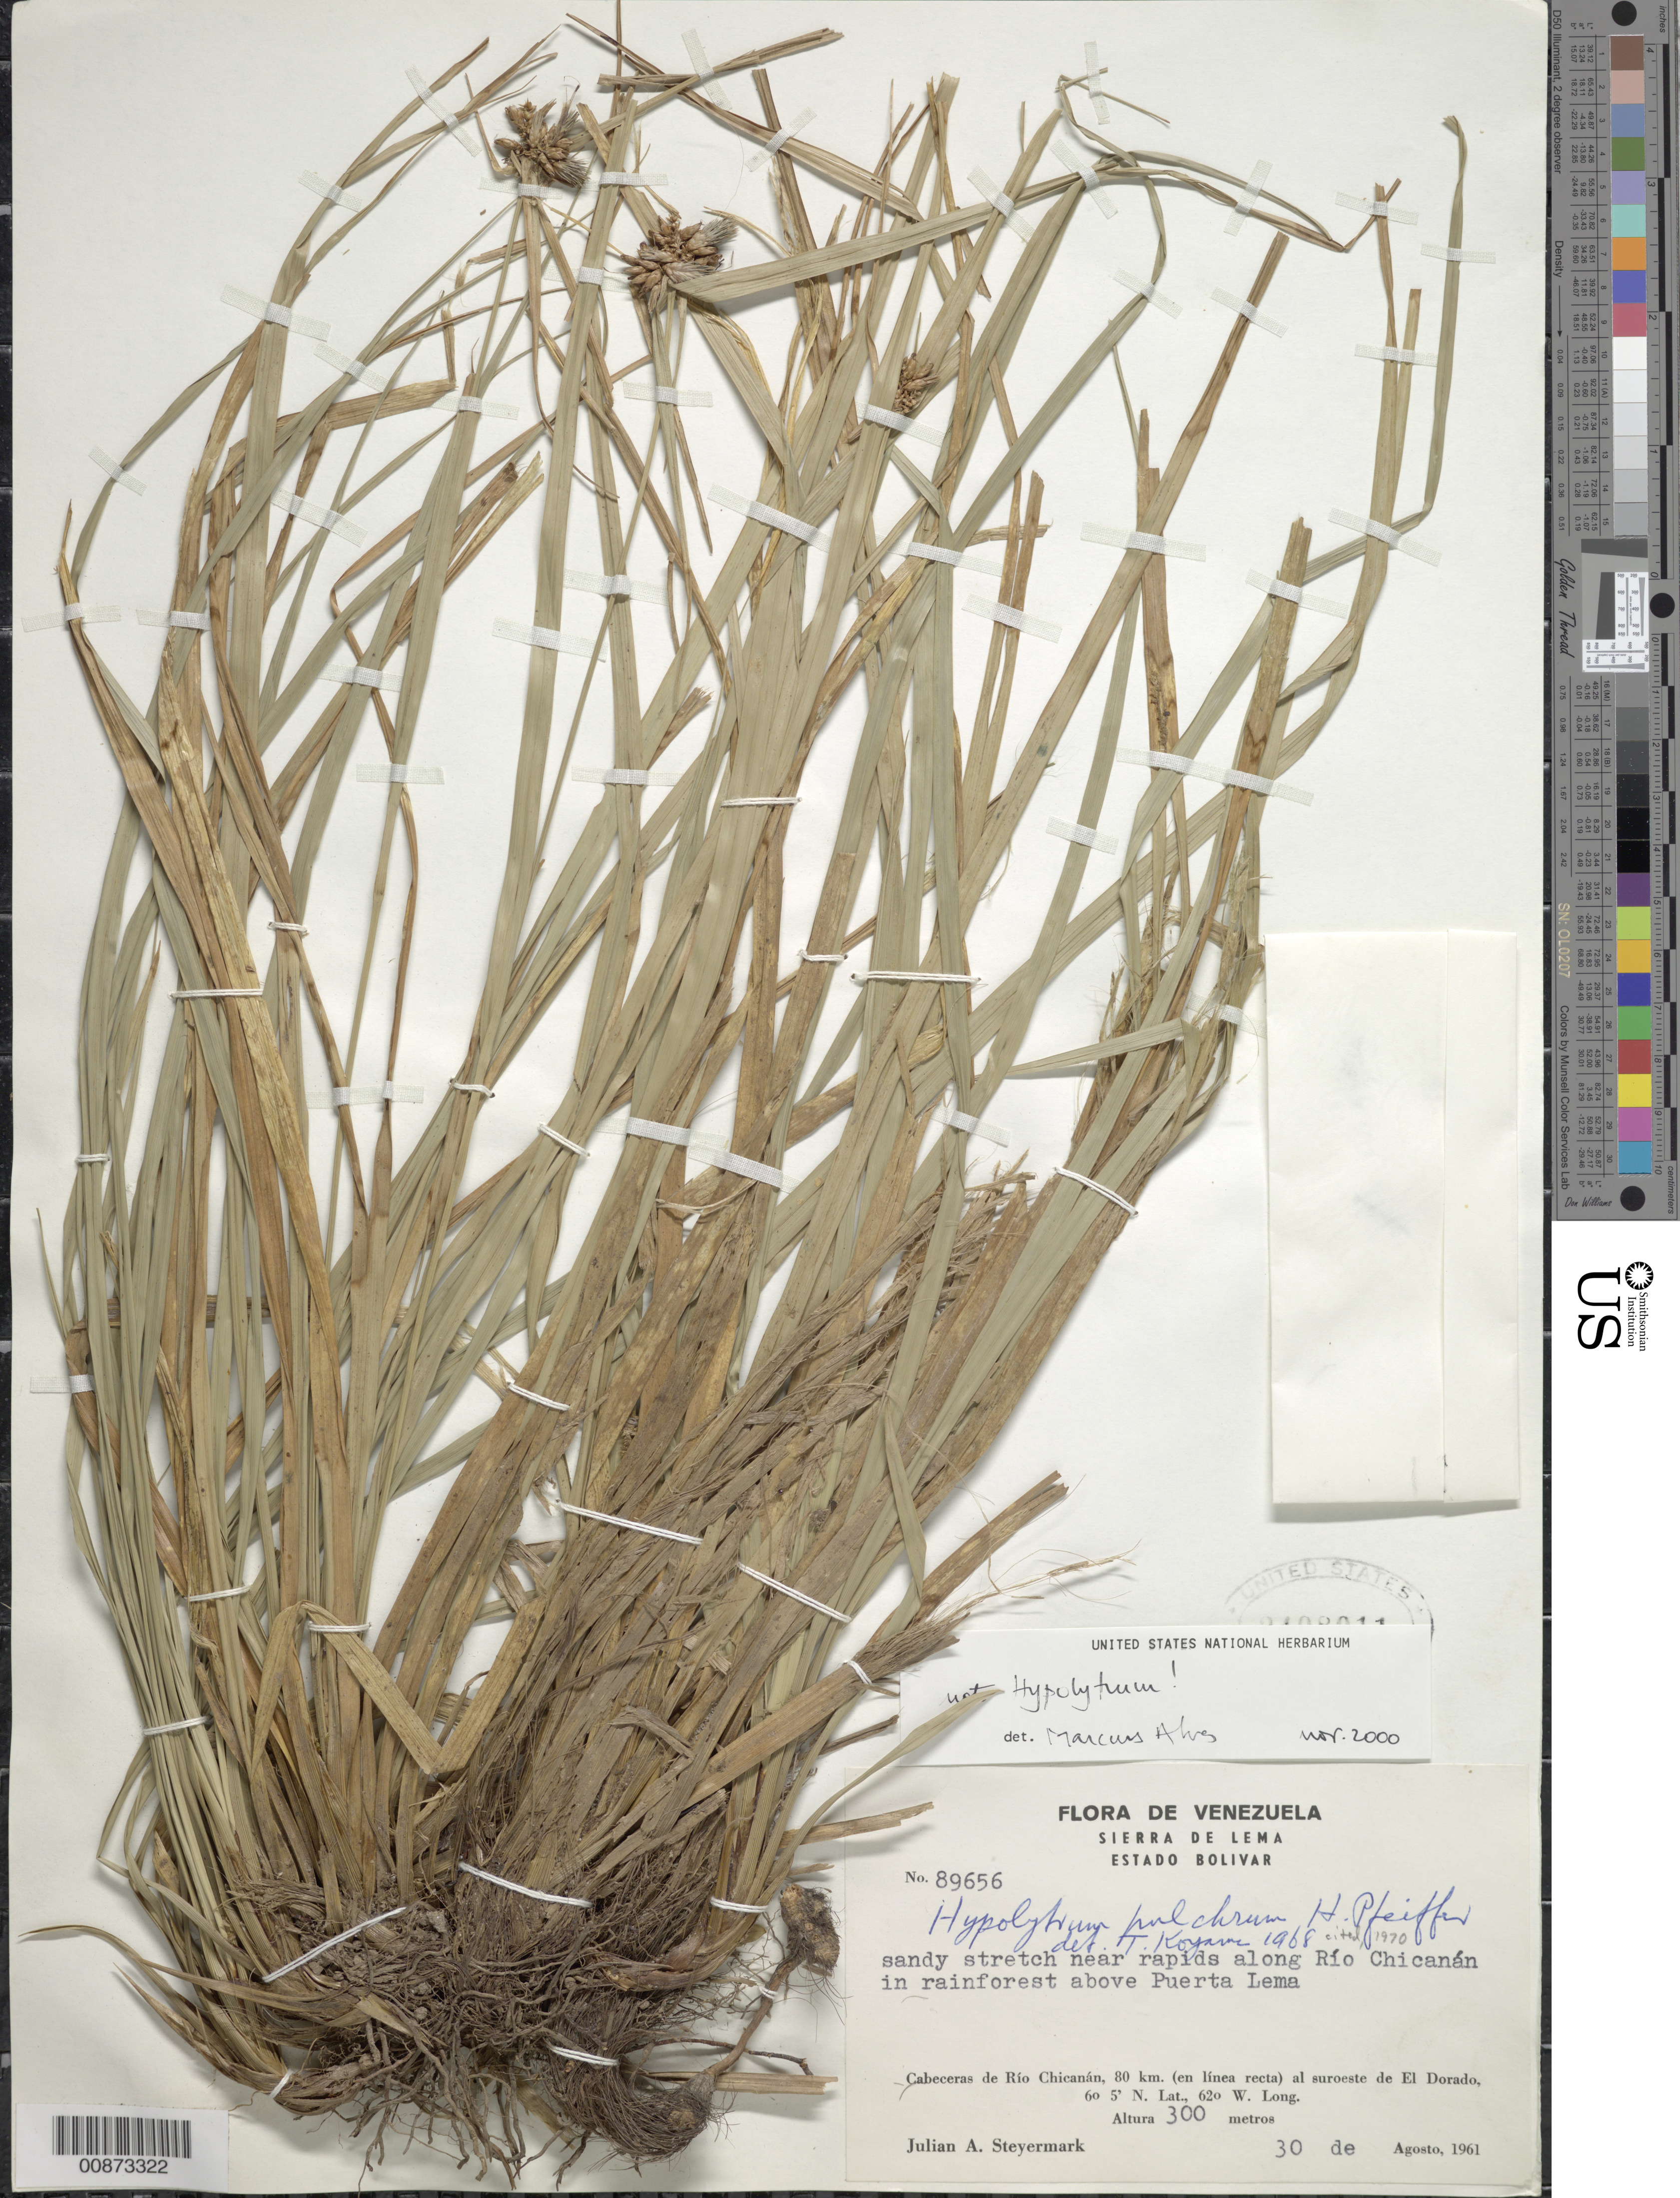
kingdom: Plantae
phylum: Tracheophyta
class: Liliopsida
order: Poales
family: Cyperaceae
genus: Rhynchospora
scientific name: Rhynchospora sp.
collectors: J. Steyermark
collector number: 89656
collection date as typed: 30-Aug-61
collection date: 1961-08-30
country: Venezuela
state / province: Bolívar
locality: Sierra de Lema, Río Chicanán, above Puerta Lema, suroeste de El Dorado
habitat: Sandy stretch near rapids along river, in rainforest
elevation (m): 300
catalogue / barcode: US 2408011